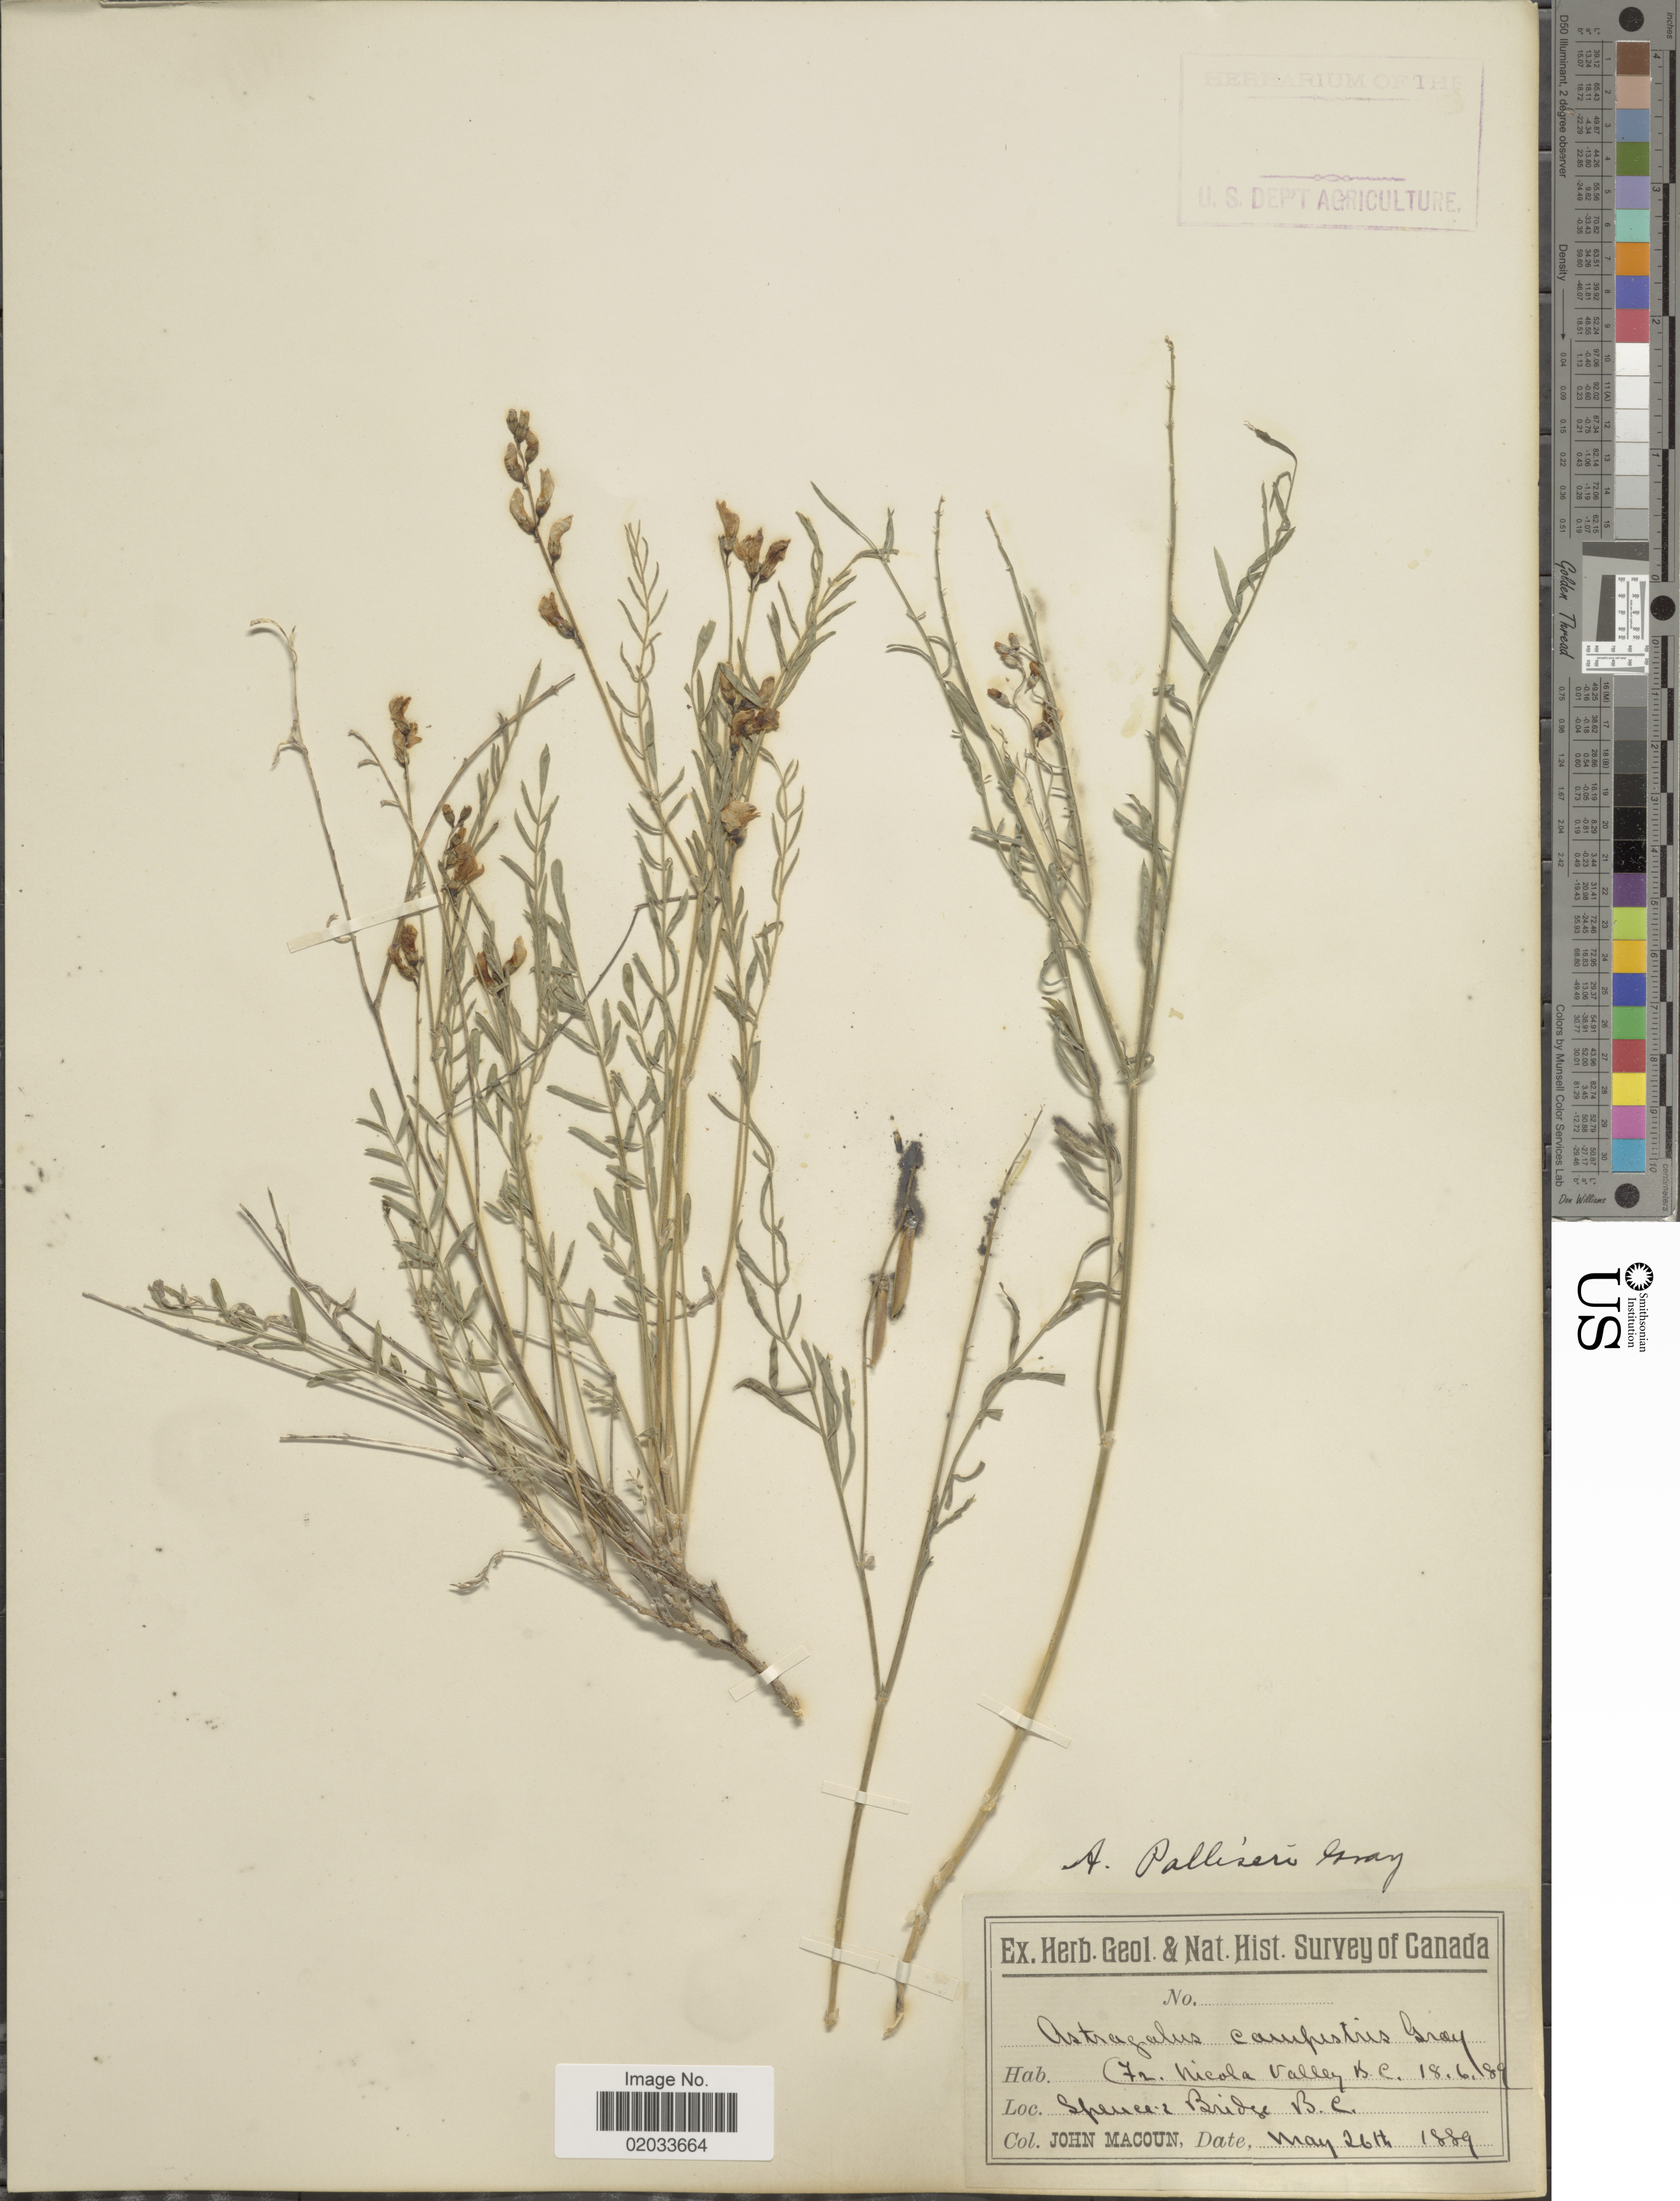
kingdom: Plantae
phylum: Tracheophyta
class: Magnoliopsida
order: Fabales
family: Fabaceae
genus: Astragalus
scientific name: Astragalus palliseri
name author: A. Gray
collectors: J. Macoun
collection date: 1889-05-26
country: Canada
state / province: British Columbia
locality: Spencer Bridge